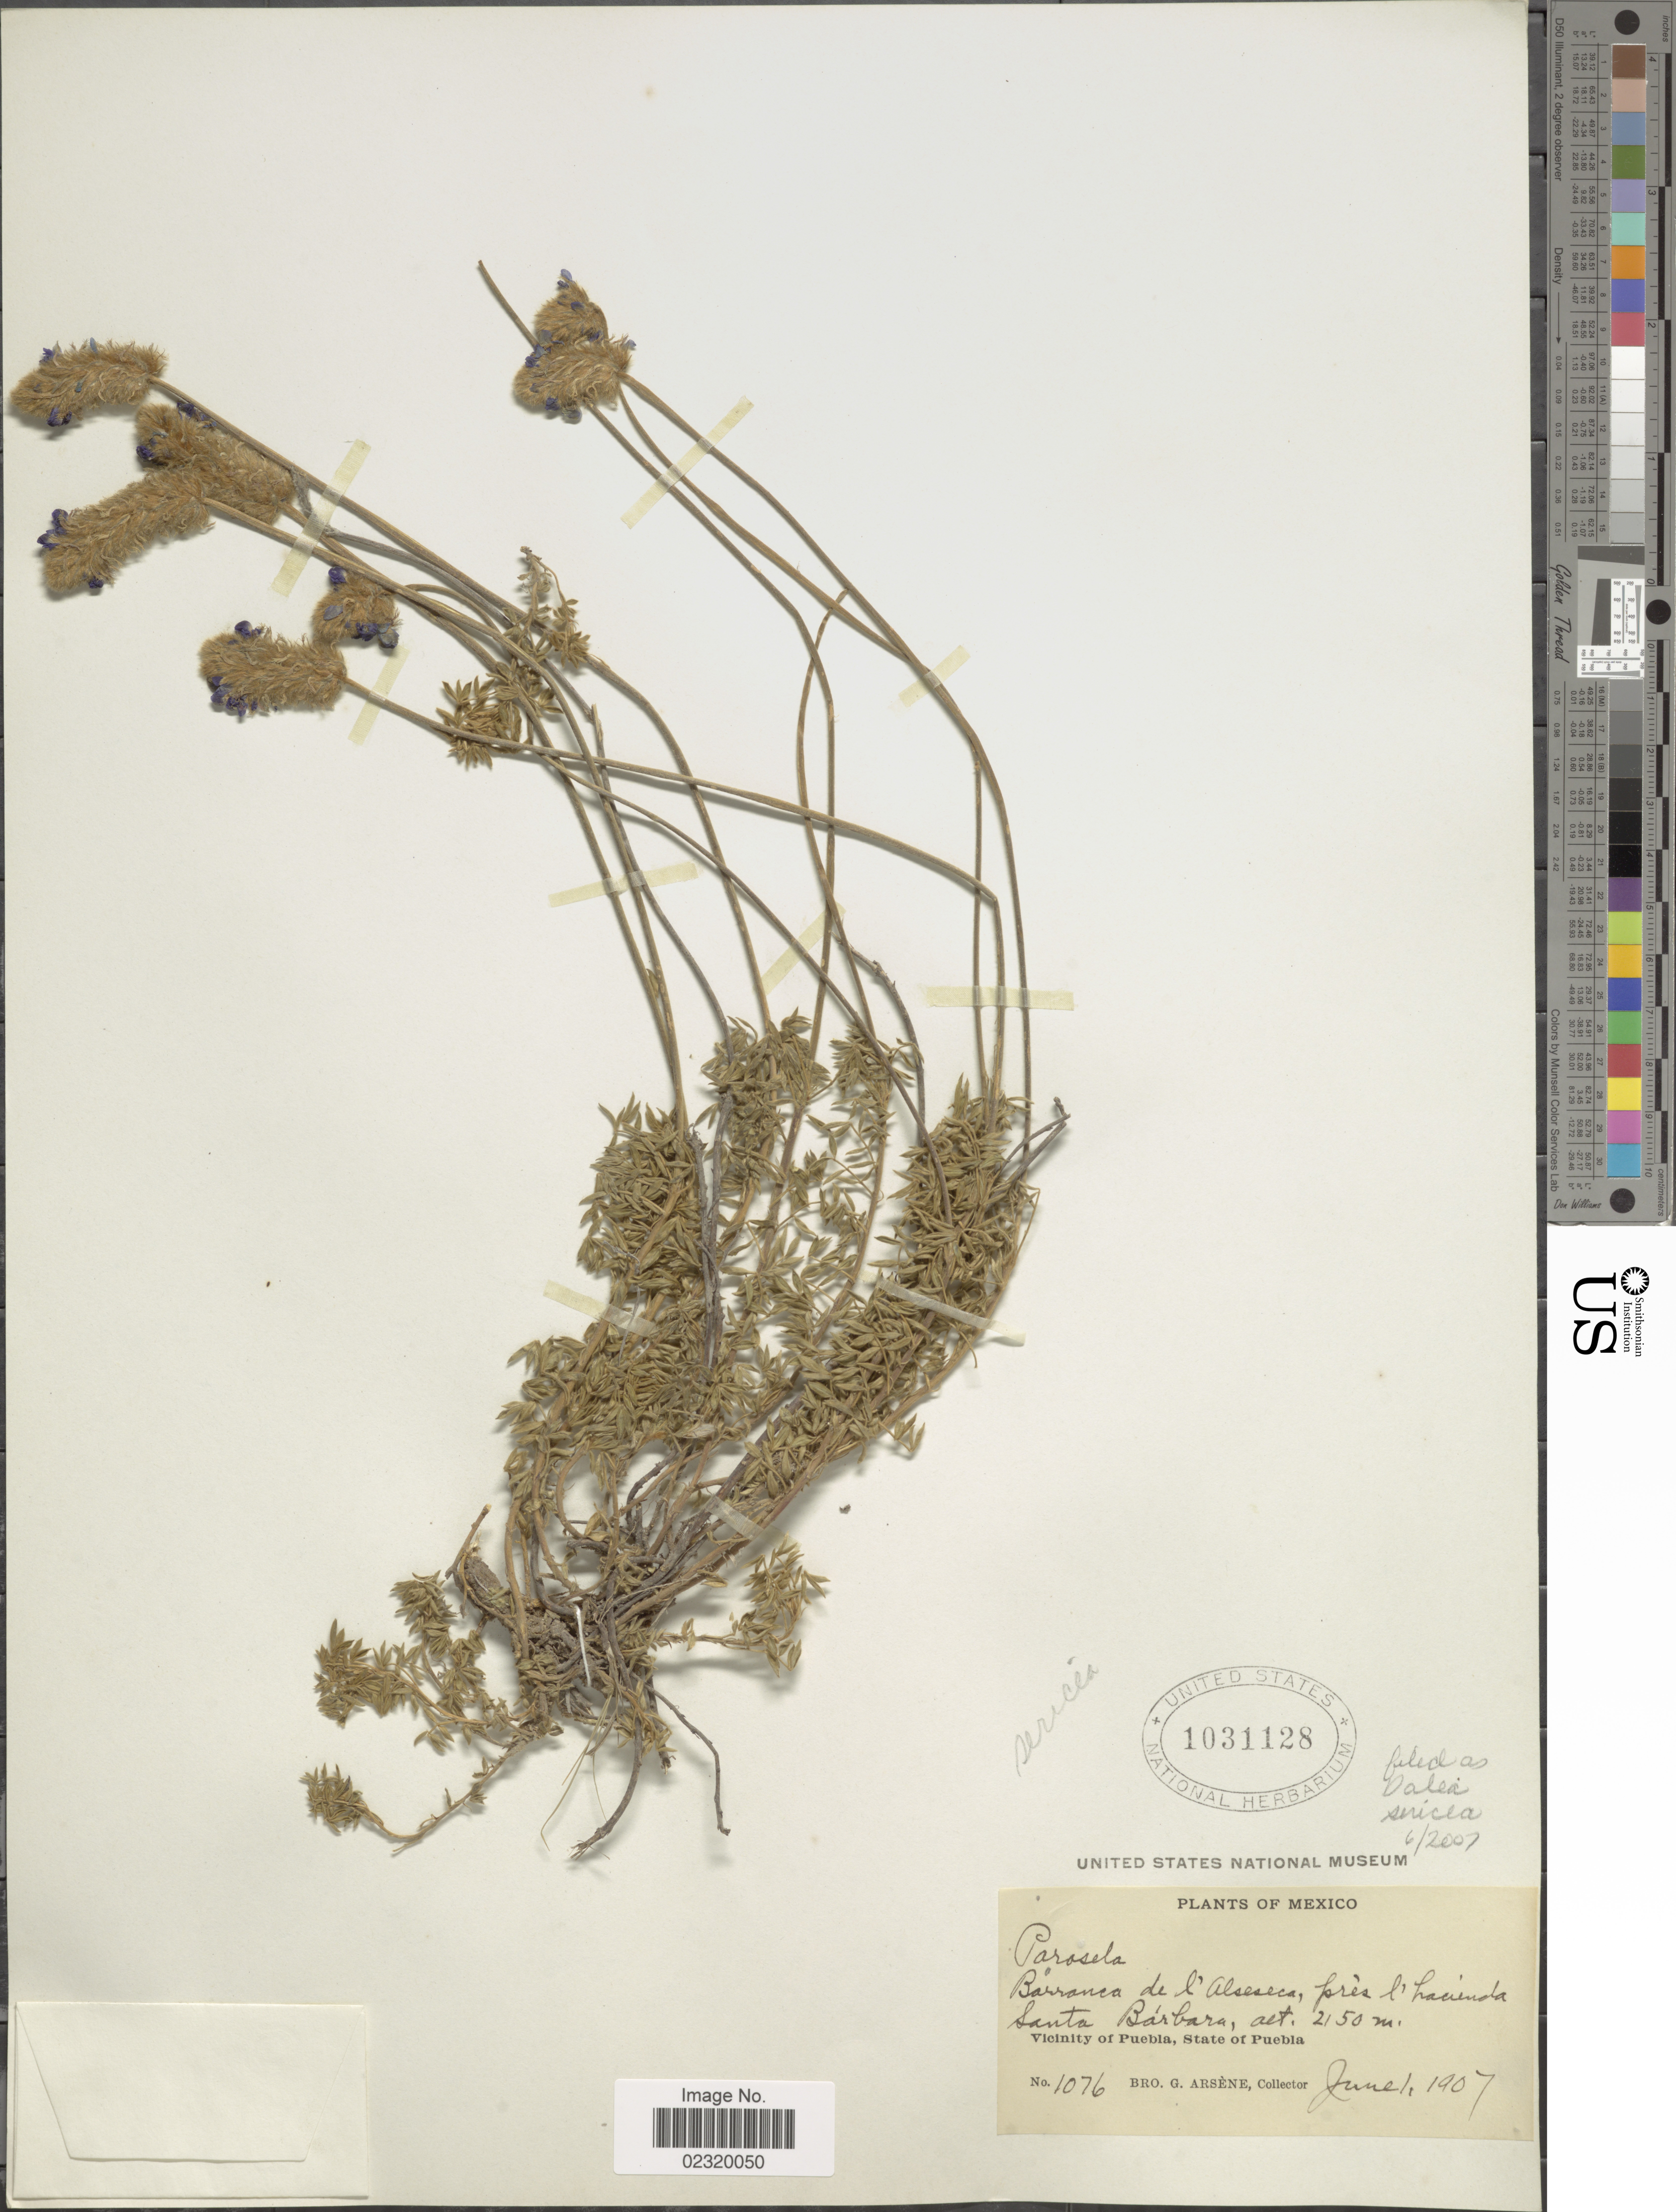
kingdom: Plantae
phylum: Tracheophyta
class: Magnoliopsida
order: Fabales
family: Fabaceae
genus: Dalea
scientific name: Dalea sericea var. sericea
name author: Lag.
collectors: Bro. G. Arsène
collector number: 1076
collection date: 1907-06-01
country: Mexico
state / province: Puebla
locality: Barranca de l'Alseseca, près l'hacienda Santa Bárbara. Vicinity of Puebla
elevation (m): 2150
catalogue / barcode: US 1031128